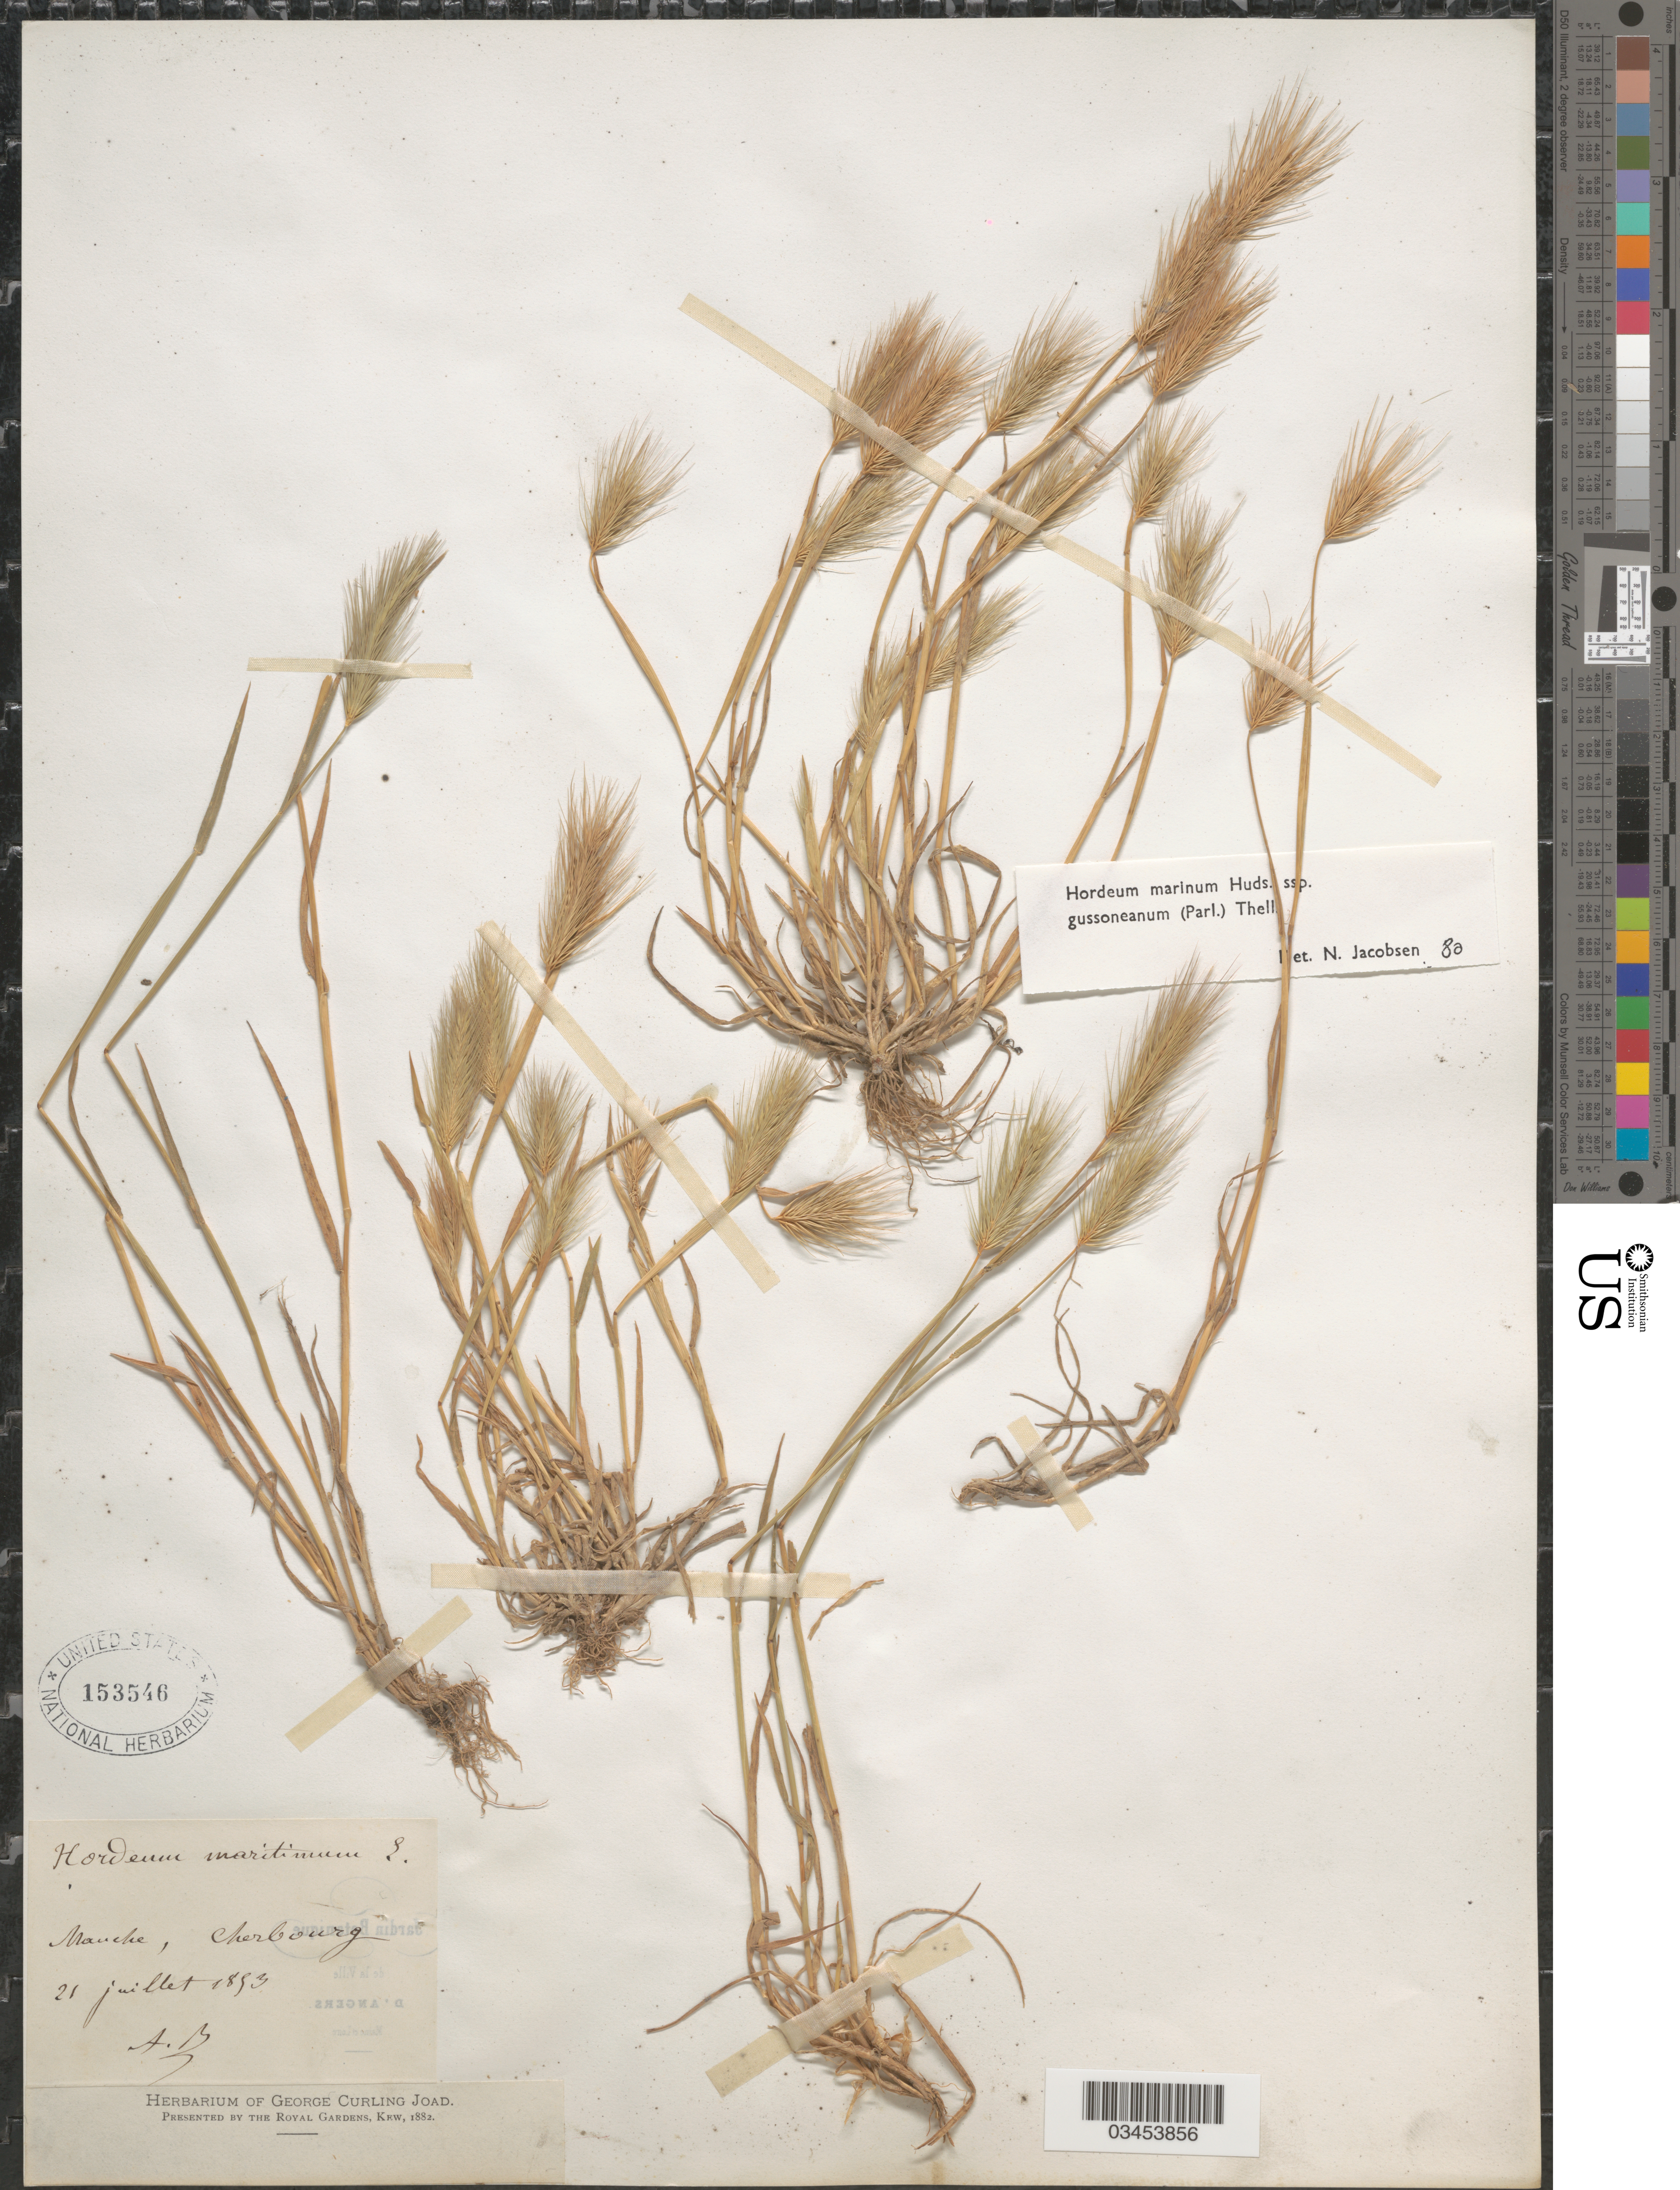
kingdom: Plantae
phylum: Tracheophyta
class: Liliopsida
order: Poales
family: Poaceae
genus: Hordeum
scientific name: Hordeum marinum subsp. gussoneanum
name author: (Parl.) Thell.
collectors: A. B.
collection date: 1853-07-21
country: France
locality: Manche, Cherbourg.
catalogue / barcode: US 153546